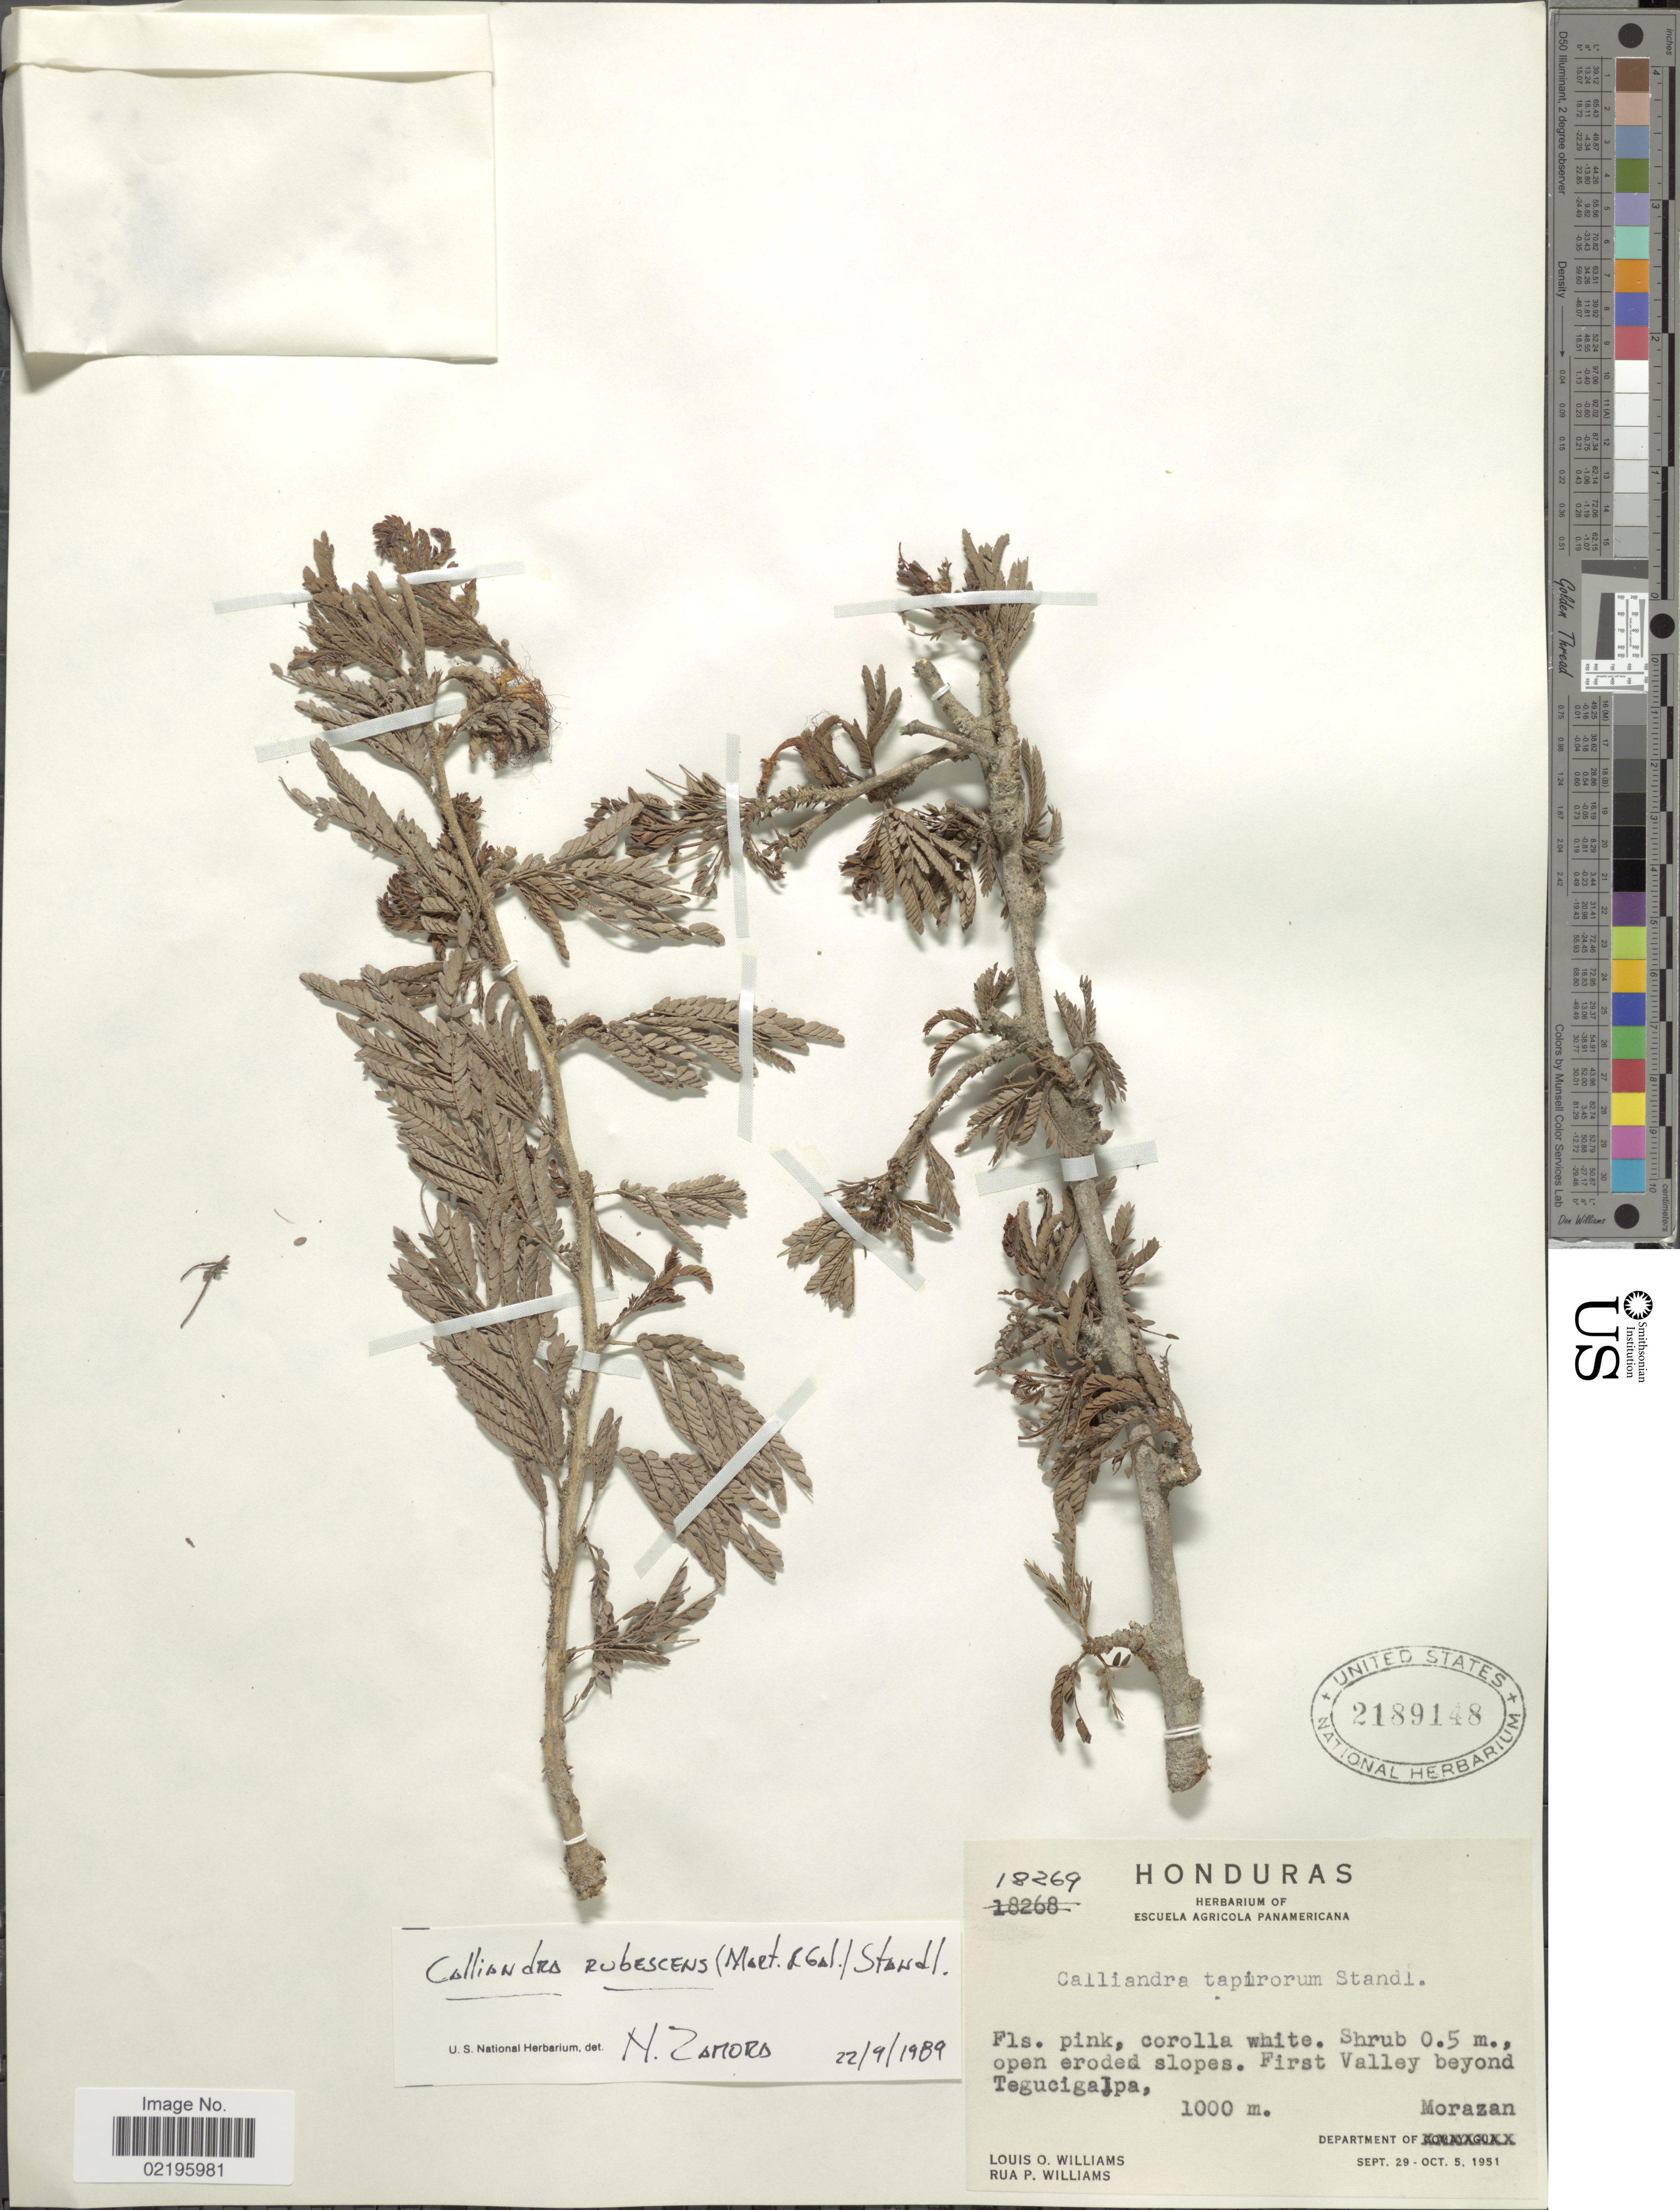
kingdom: Plantae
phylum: Tracheophyta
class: Magnoliopsida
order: Fabales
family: Fabaceae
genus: Calliandra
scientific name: Calliandra rubescens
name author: (M. Martens) Standl.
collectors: L. O. Williams & R. P. Williams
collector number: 18269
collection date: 1951-09-29/1951-10-05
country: Honduras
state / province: Fco. Morazán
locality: First Valley beyond Tegucigalpa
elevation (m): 1000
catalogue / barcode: US 2189148